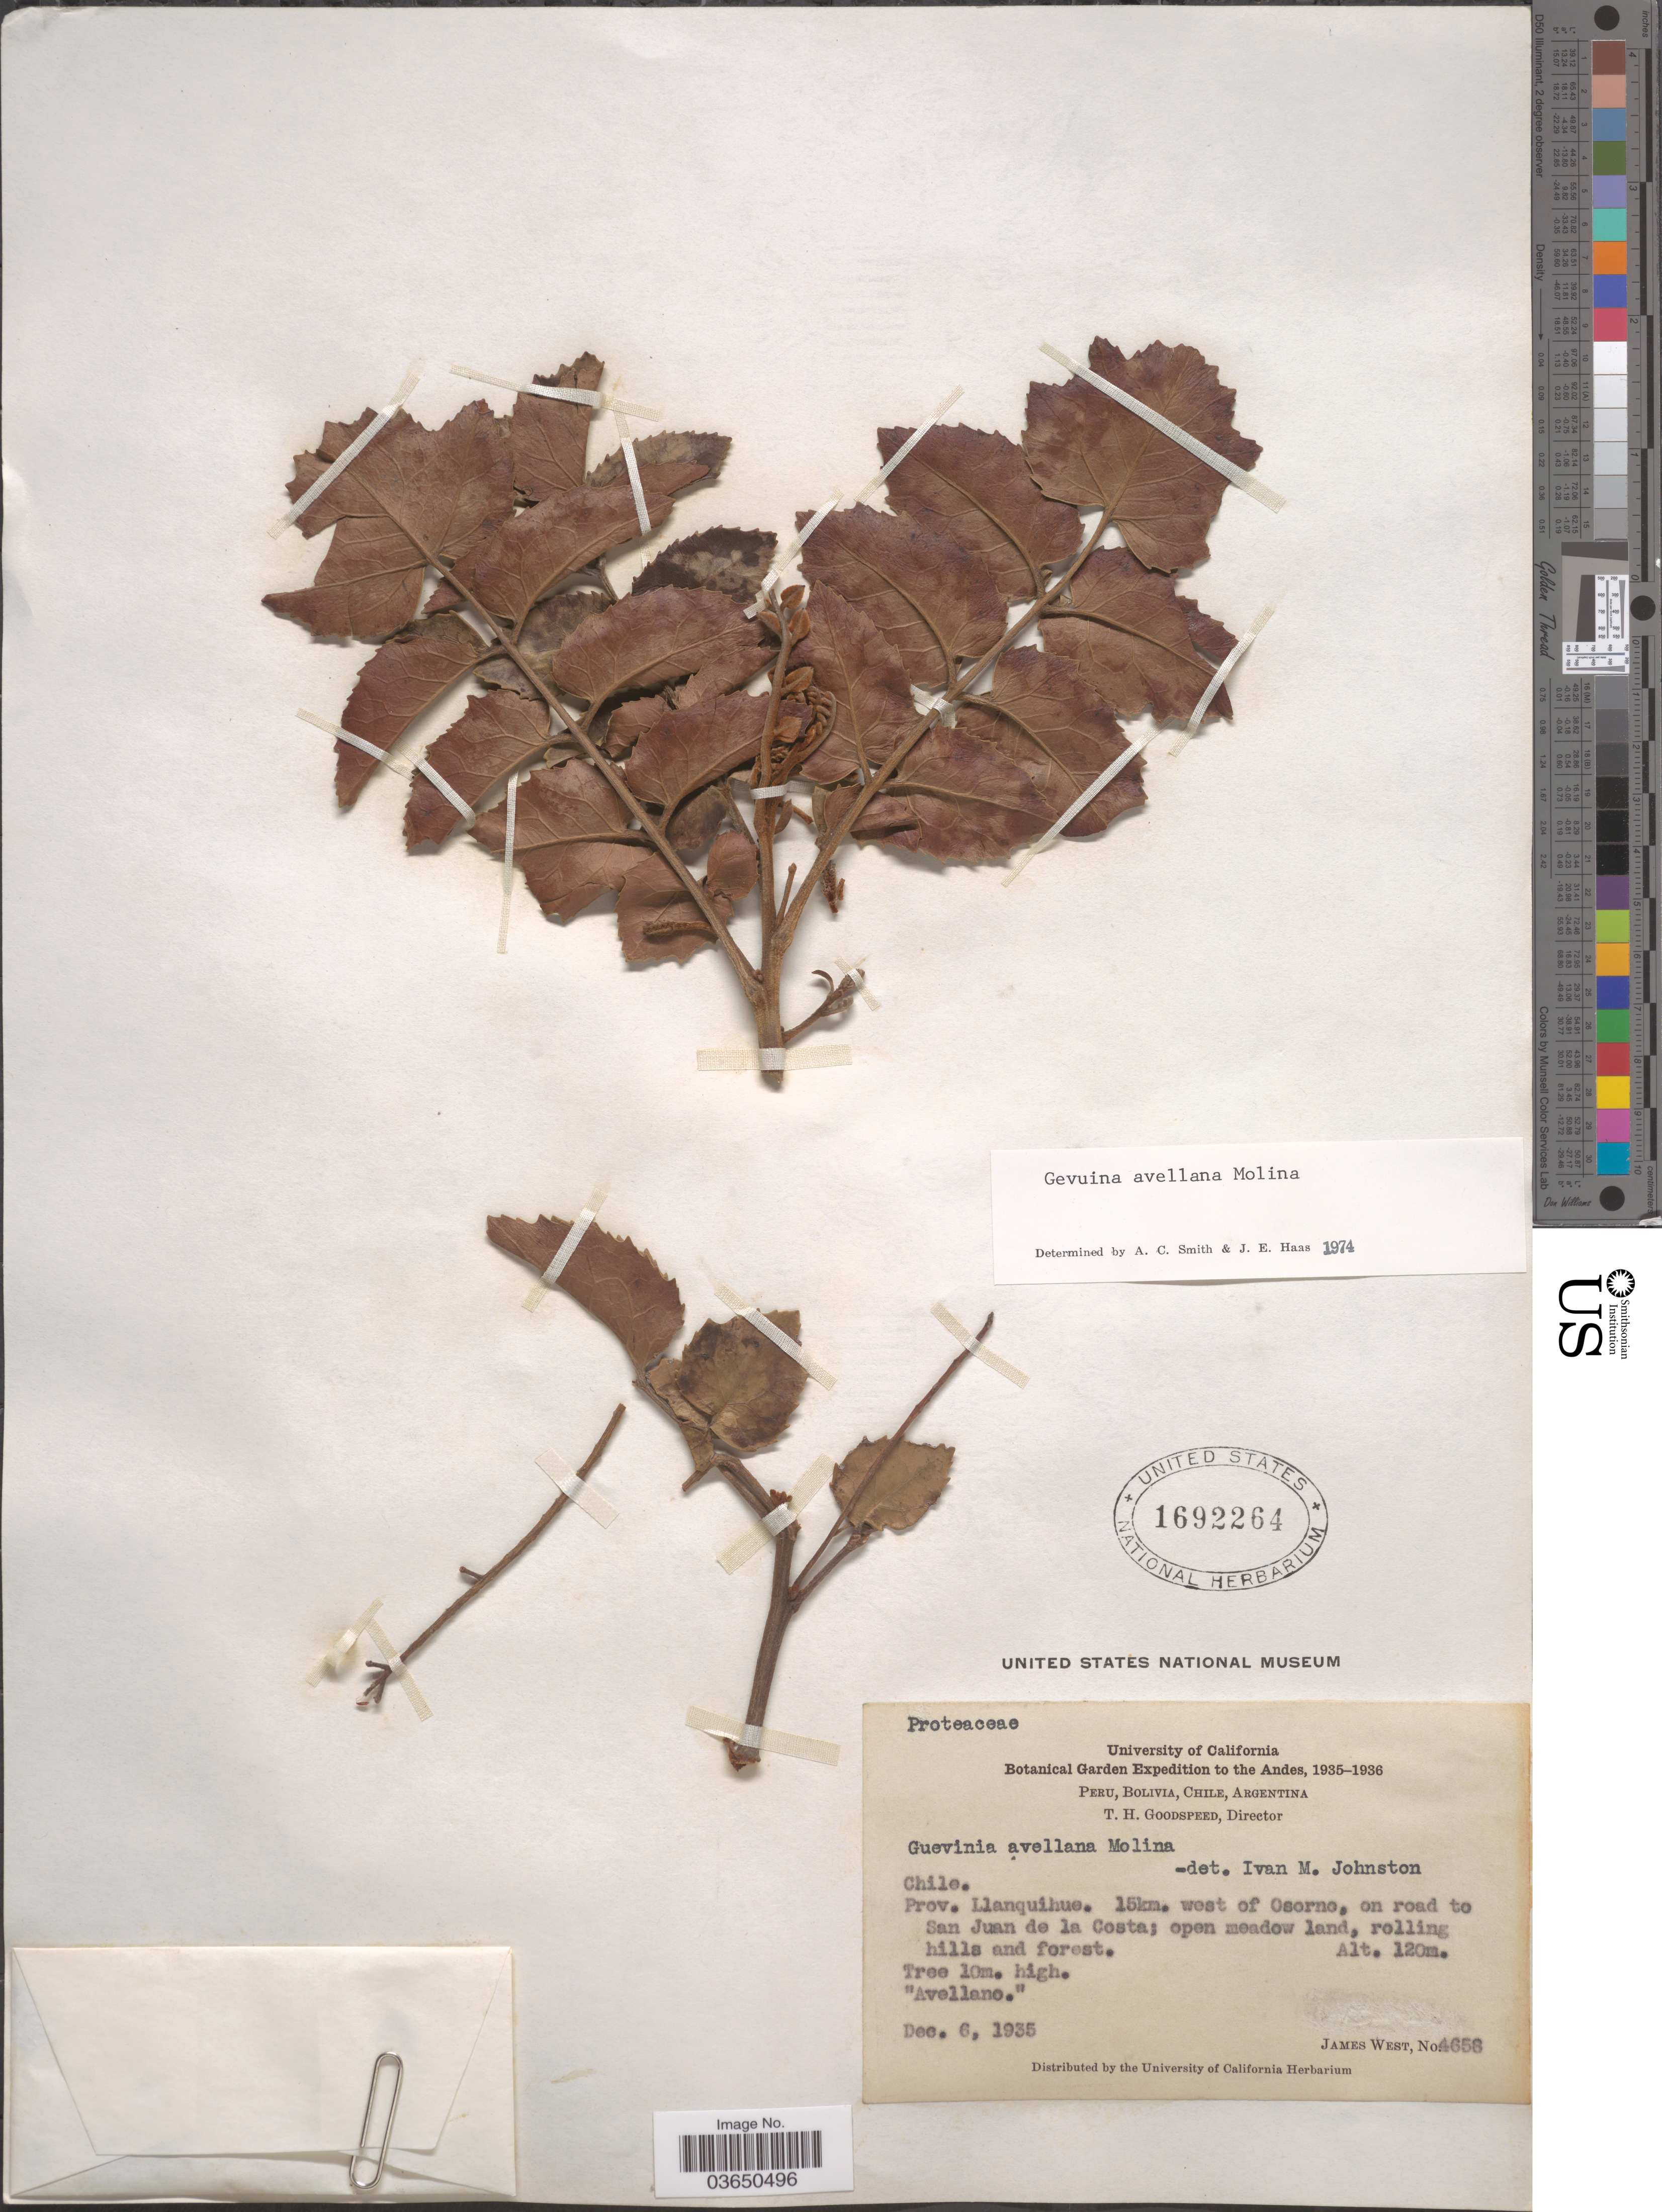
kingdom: Plantae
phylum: Tracheophyta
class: Magnoliopsida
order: Proteales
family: Proteaceae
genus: Gevuina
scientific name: Gevuina avellana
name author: Molina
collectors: J. West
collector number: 4658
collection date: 1935-12-06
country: Chile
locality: The Andes. Prov. Llanquihue. 15km. west of Osorno, on road to San Juan de la Costa.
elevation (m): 120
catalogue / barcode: US 1692264